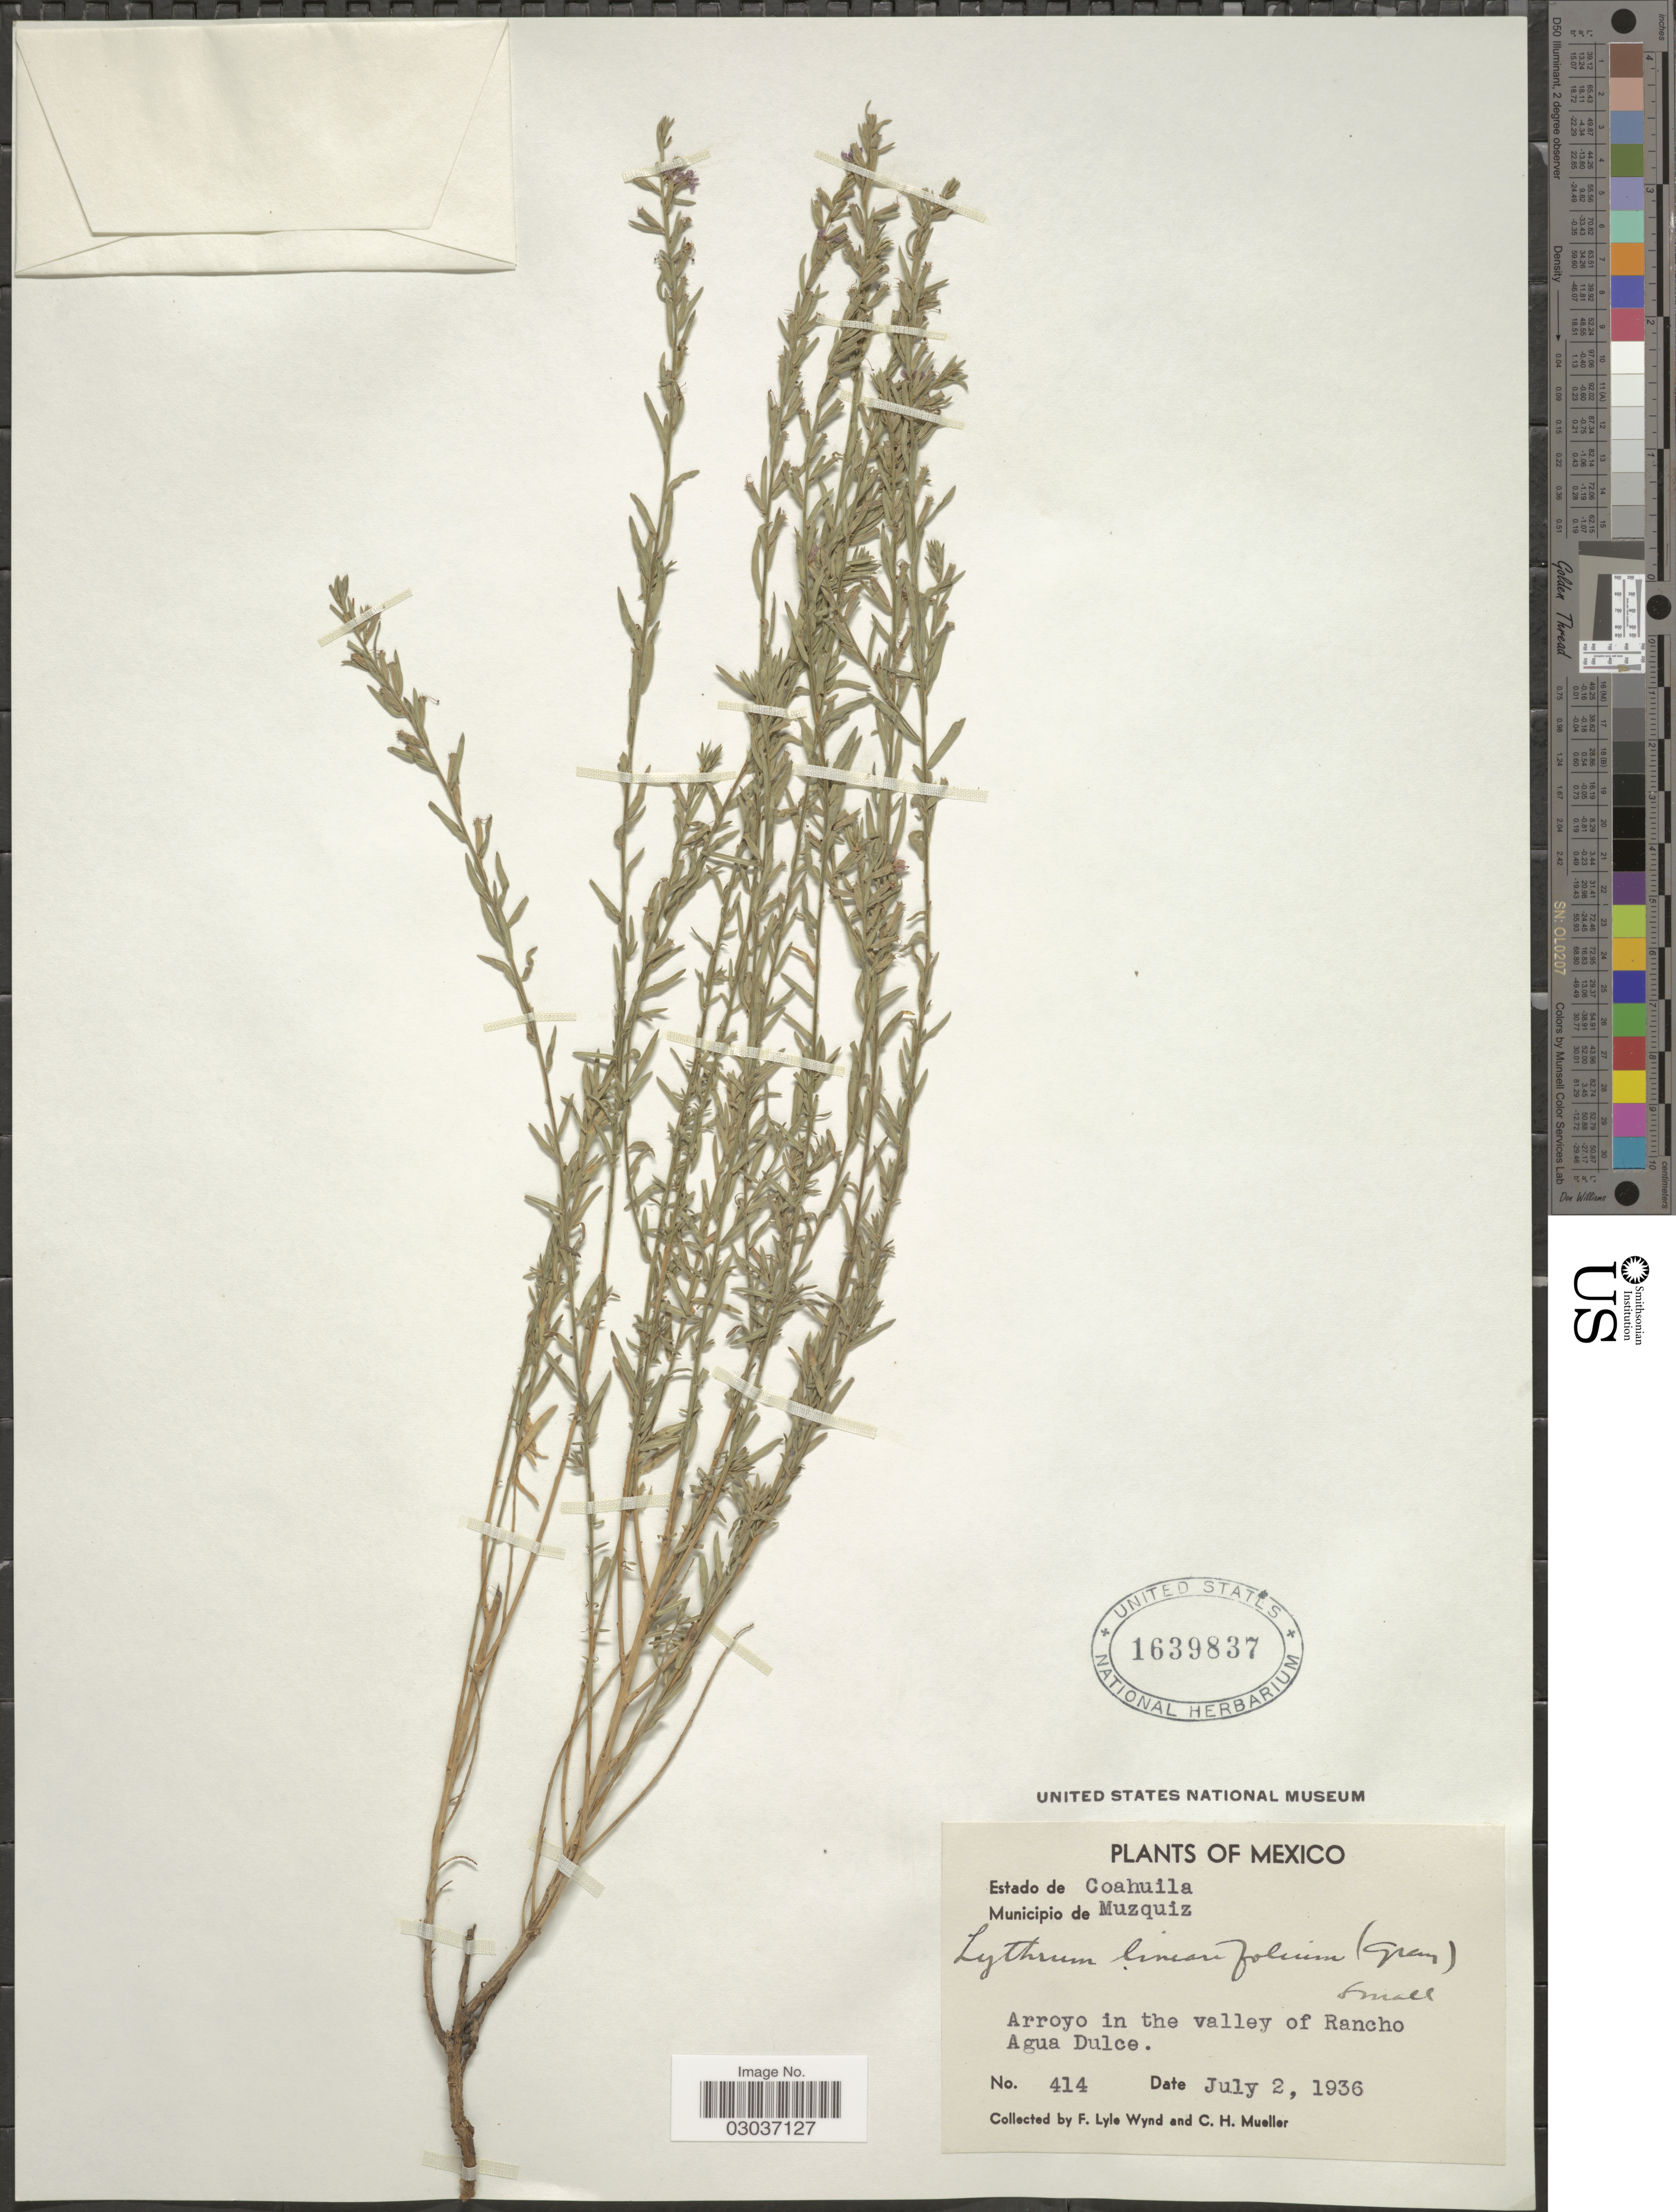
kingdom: Plantae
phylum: Tracheophyta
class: Magnoliopsida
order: Myrtales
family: Lythraceae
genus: Lythrum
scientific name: Lythrum californicum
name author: Torr. & A. Gray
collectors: F. L. Wynd & C. H. Mueller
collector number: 414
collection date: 1936-07-02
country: Mexico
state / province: Coahuila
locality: Municipio de Muzquiz. Arroyo in the valley of Rancho Agua Dulce.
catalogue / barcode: US 1639837